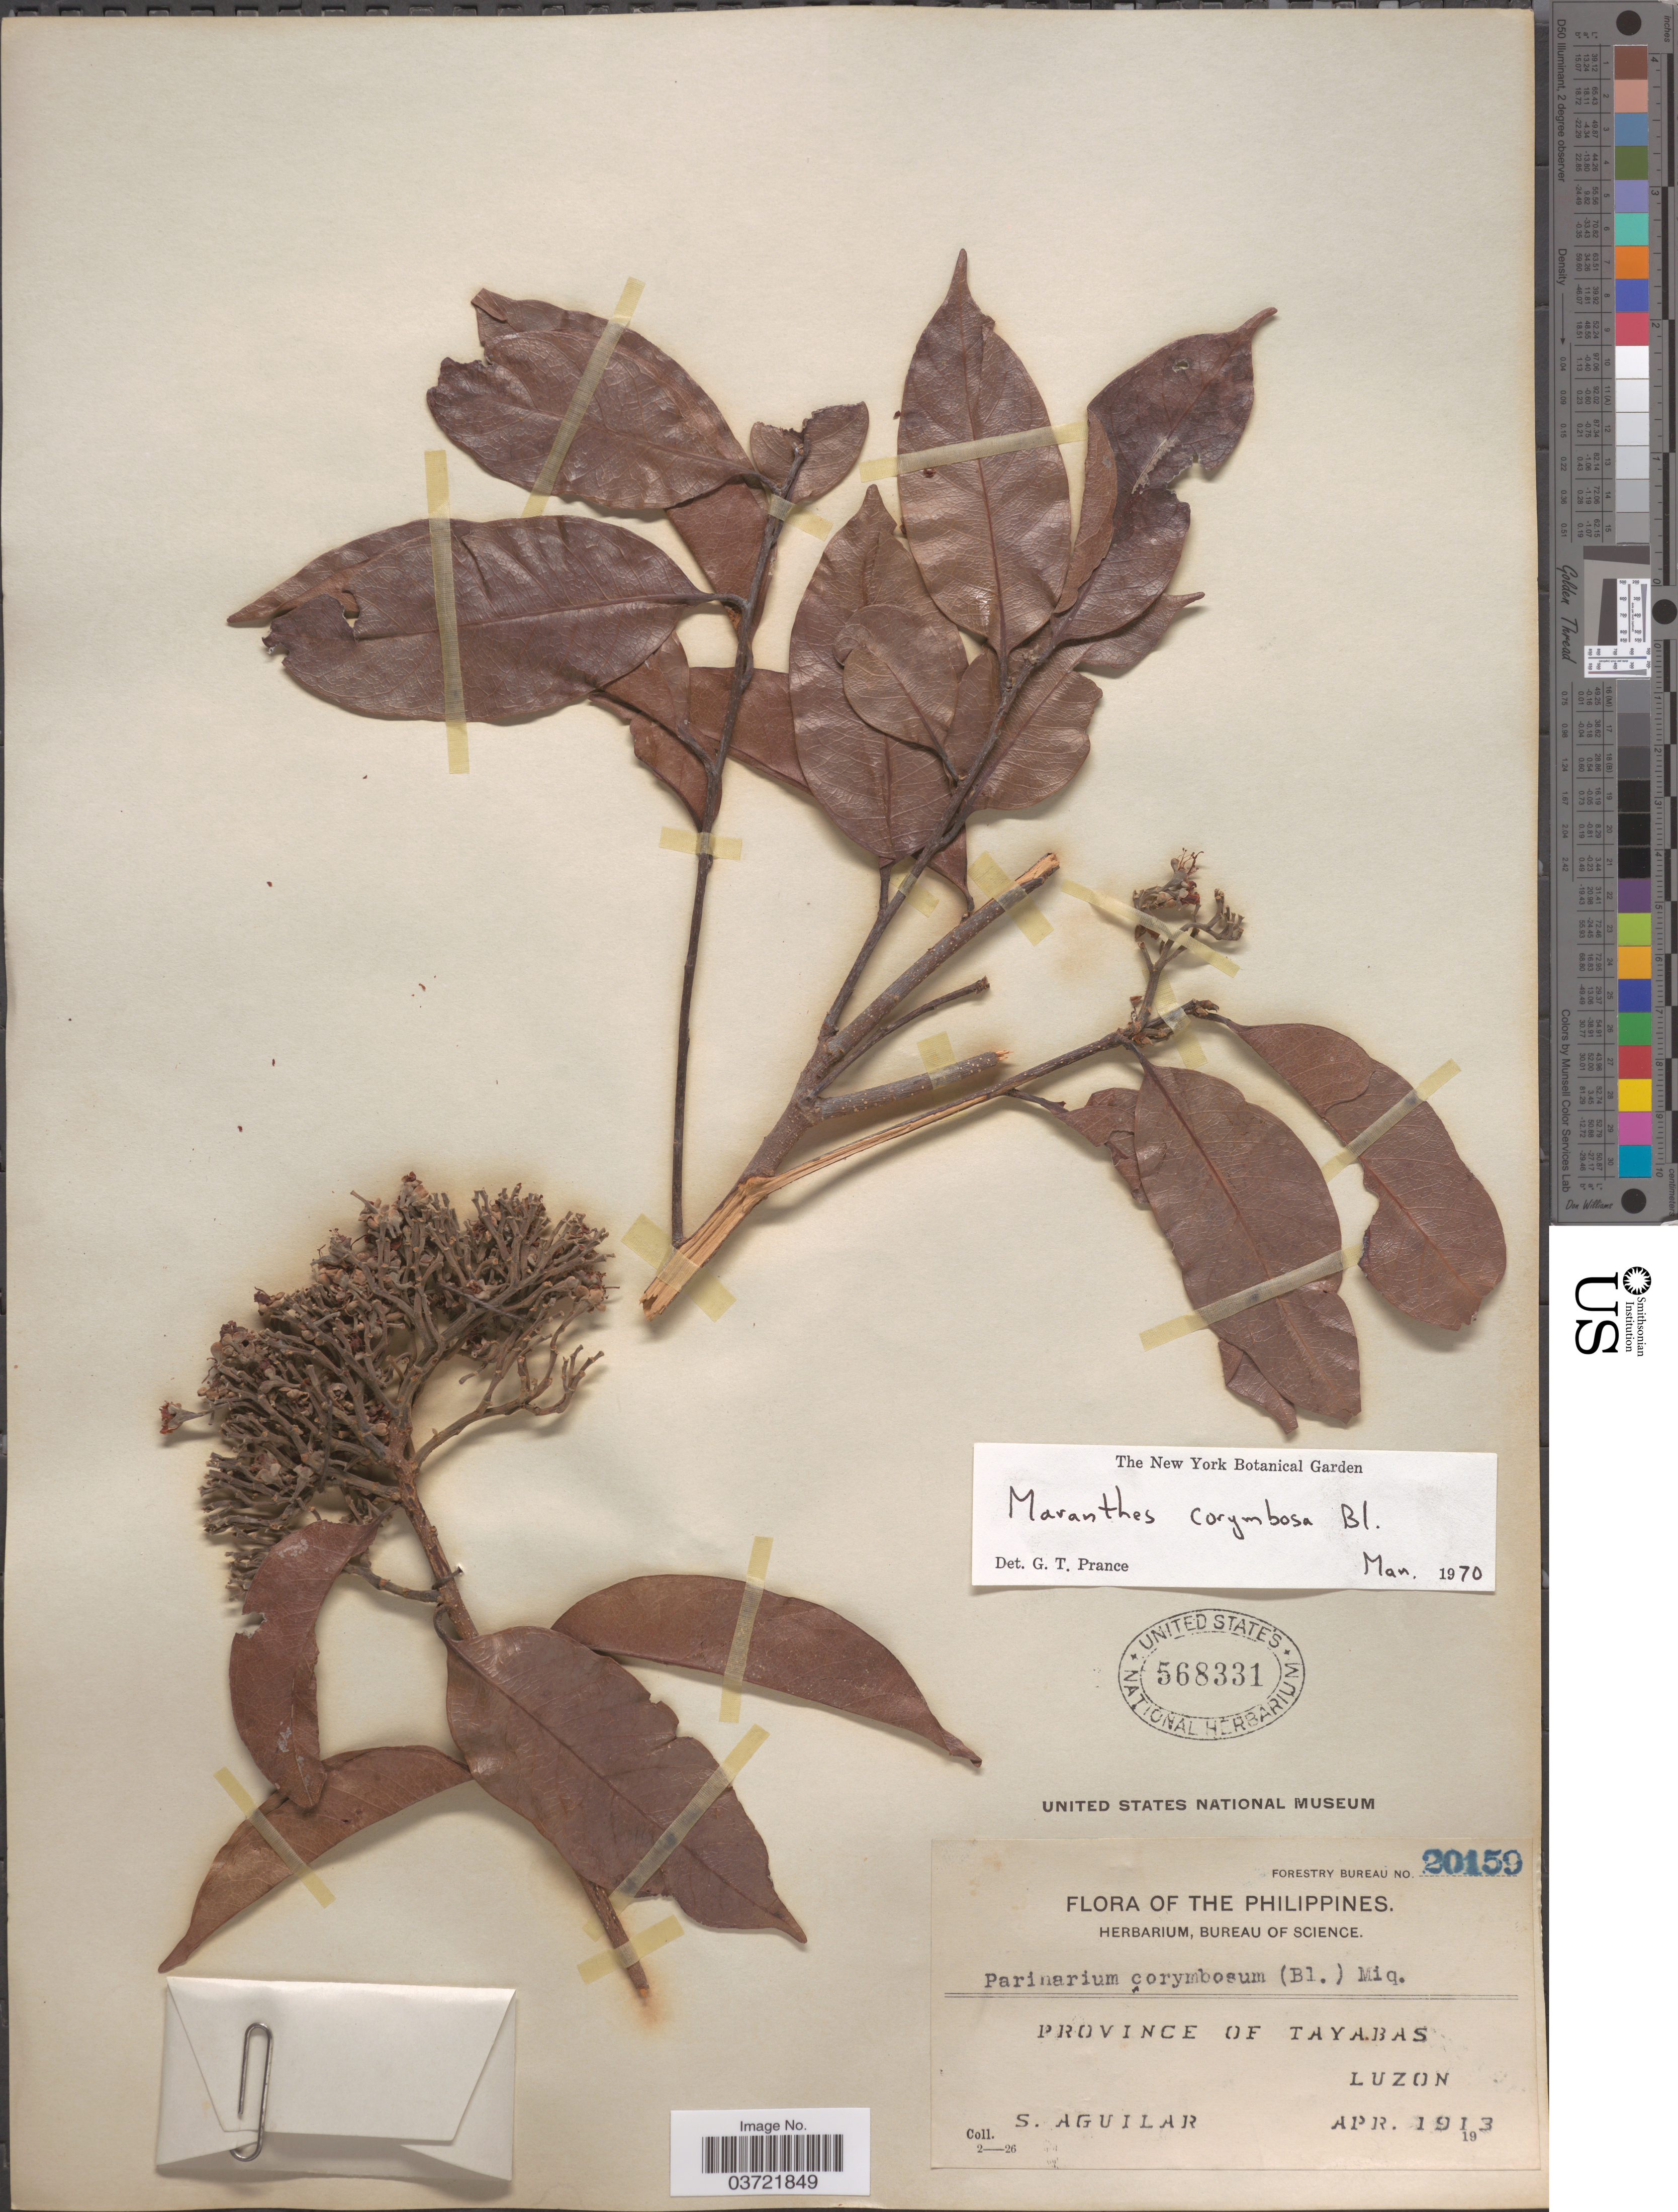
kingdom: Plantae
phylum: Tracheophyta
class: Magnoliopsida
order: Malpighiales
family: Chrysobalanaceae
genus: Maranthes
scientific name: Maranthes corymbosa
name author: Blume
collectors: S. Aguilar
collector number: Forestry Bureau 20159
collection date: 1913-04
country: Philippines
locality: Province of Tayabas. Luzon.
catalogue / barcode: US 568331